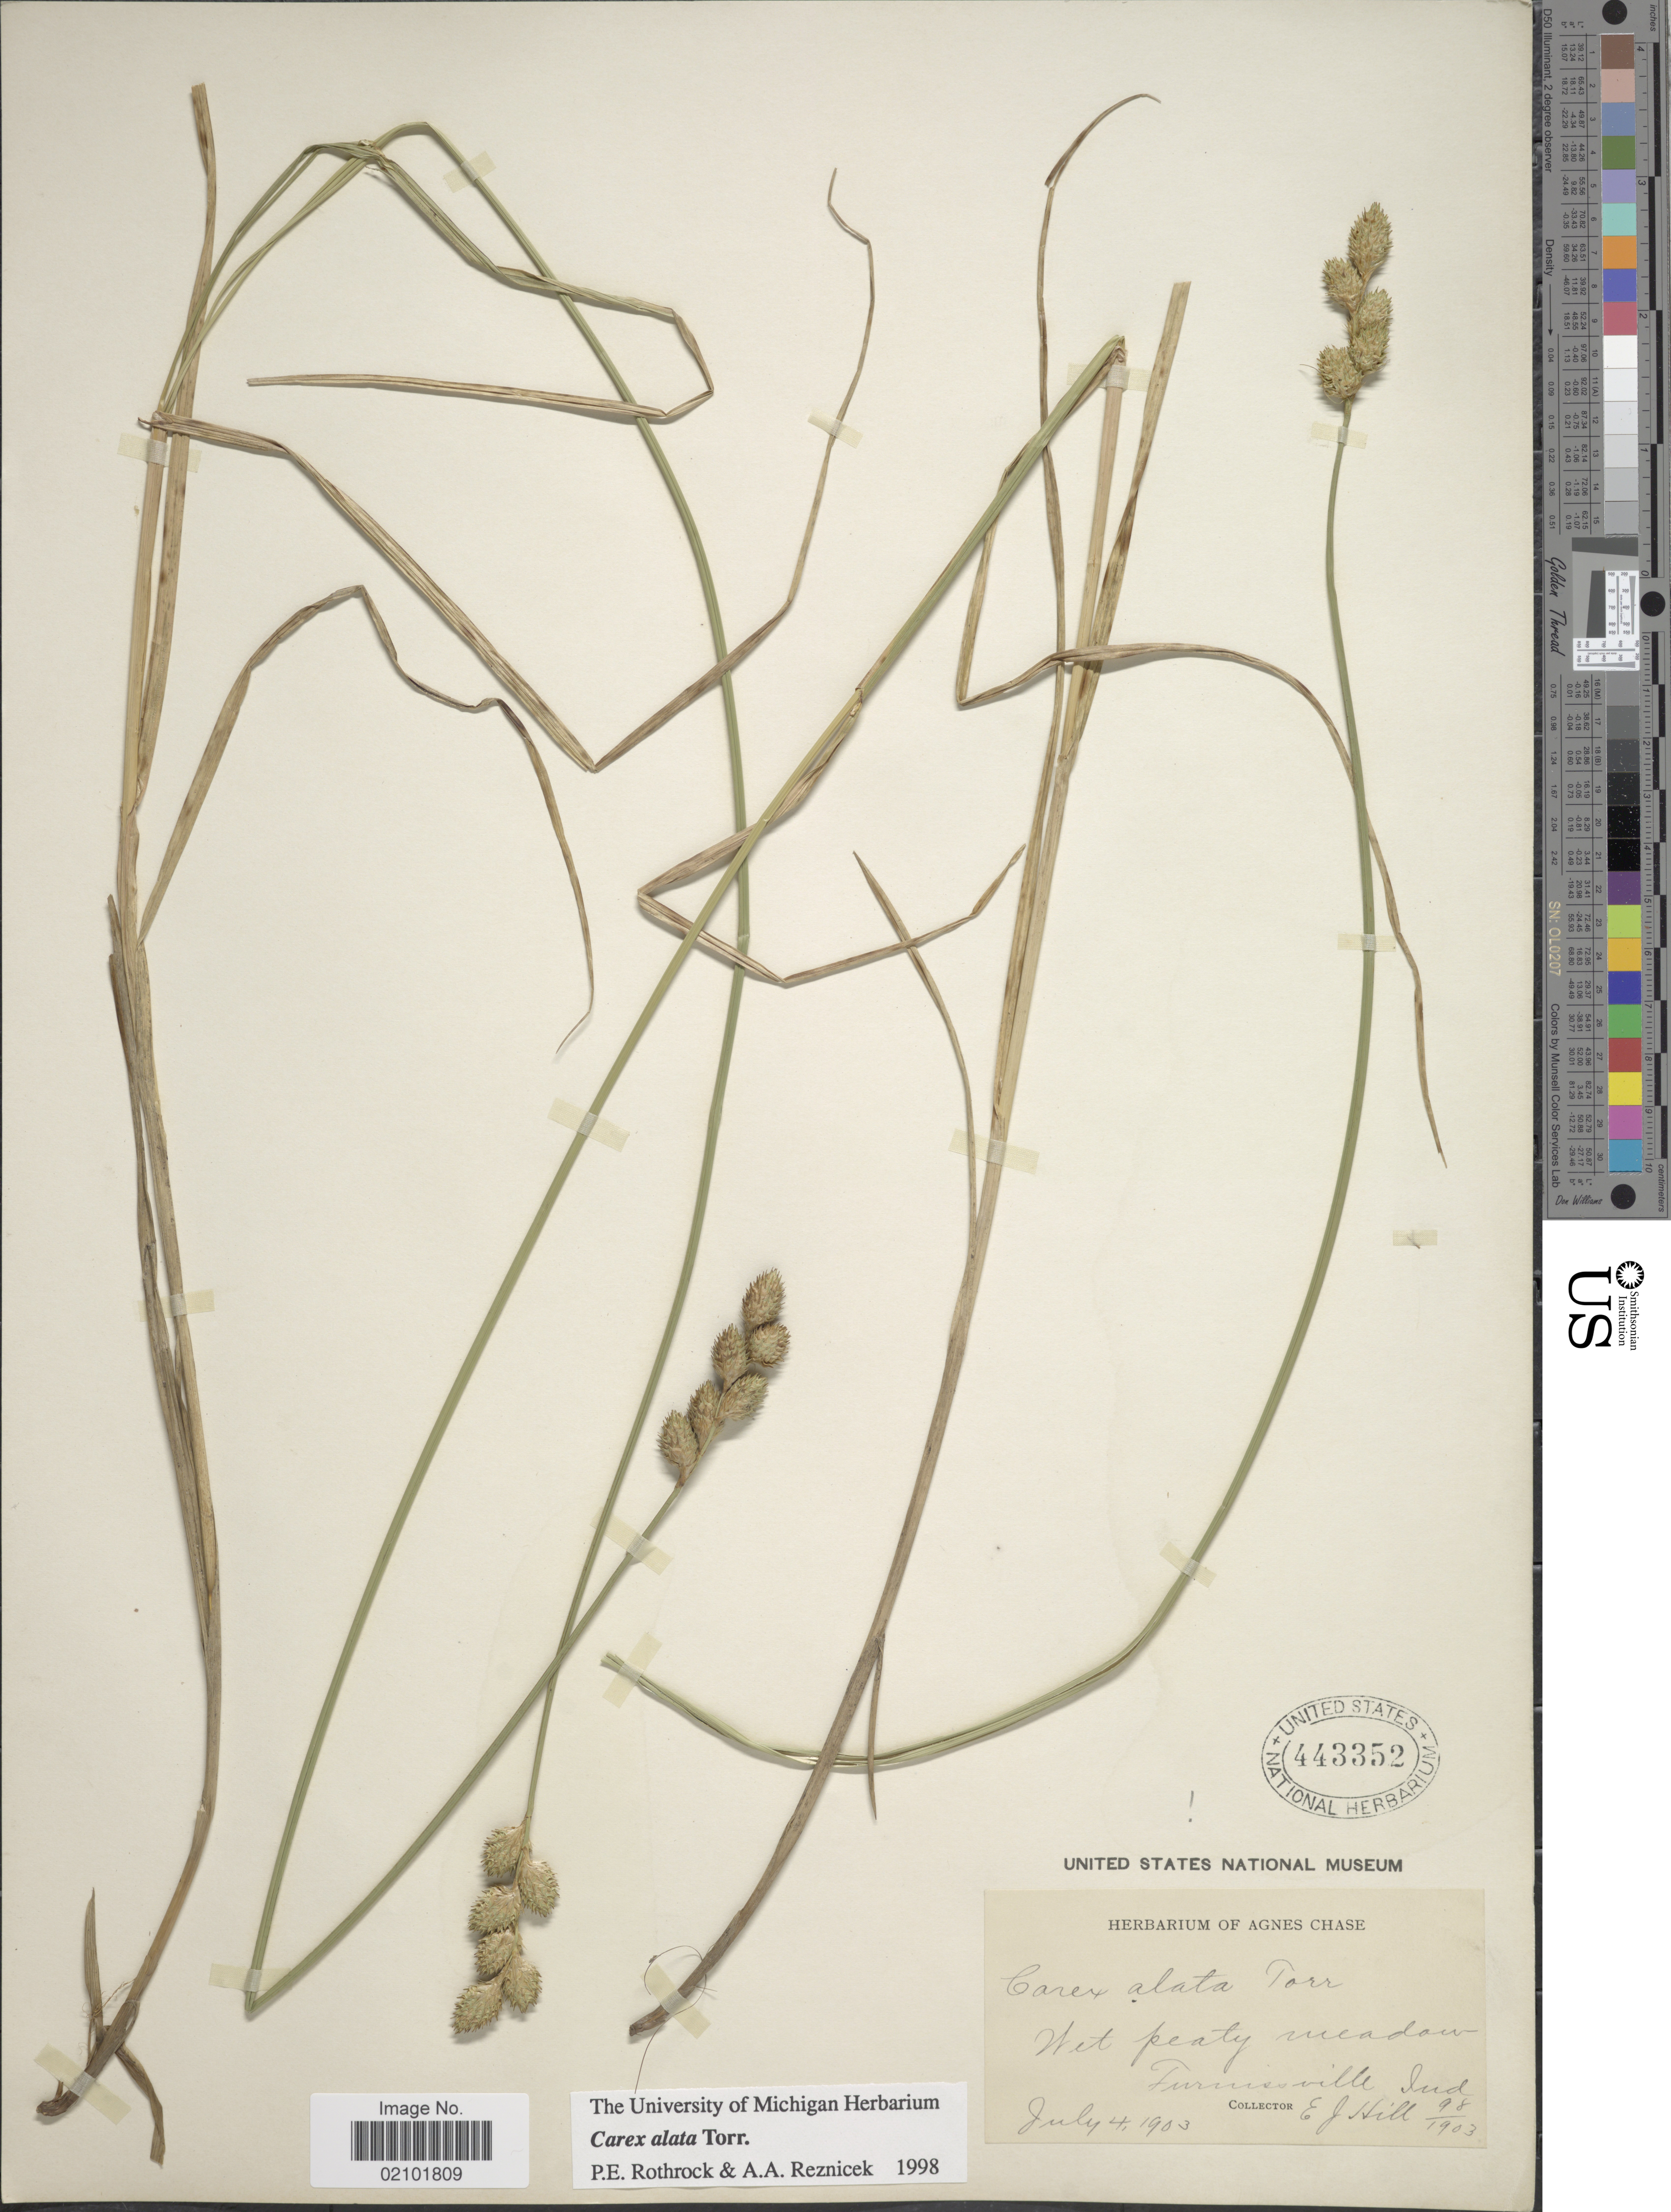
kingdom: Plantae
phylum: Tracheophyta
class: Liliopsida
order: Poales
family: Cyperaceae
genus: Carex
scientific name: Carex alata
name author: Torr.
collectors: E. J. Hill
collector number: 98/1903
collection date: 1903-07-04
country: United States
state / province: Indiana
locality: Furnessville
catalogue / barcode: US 443352